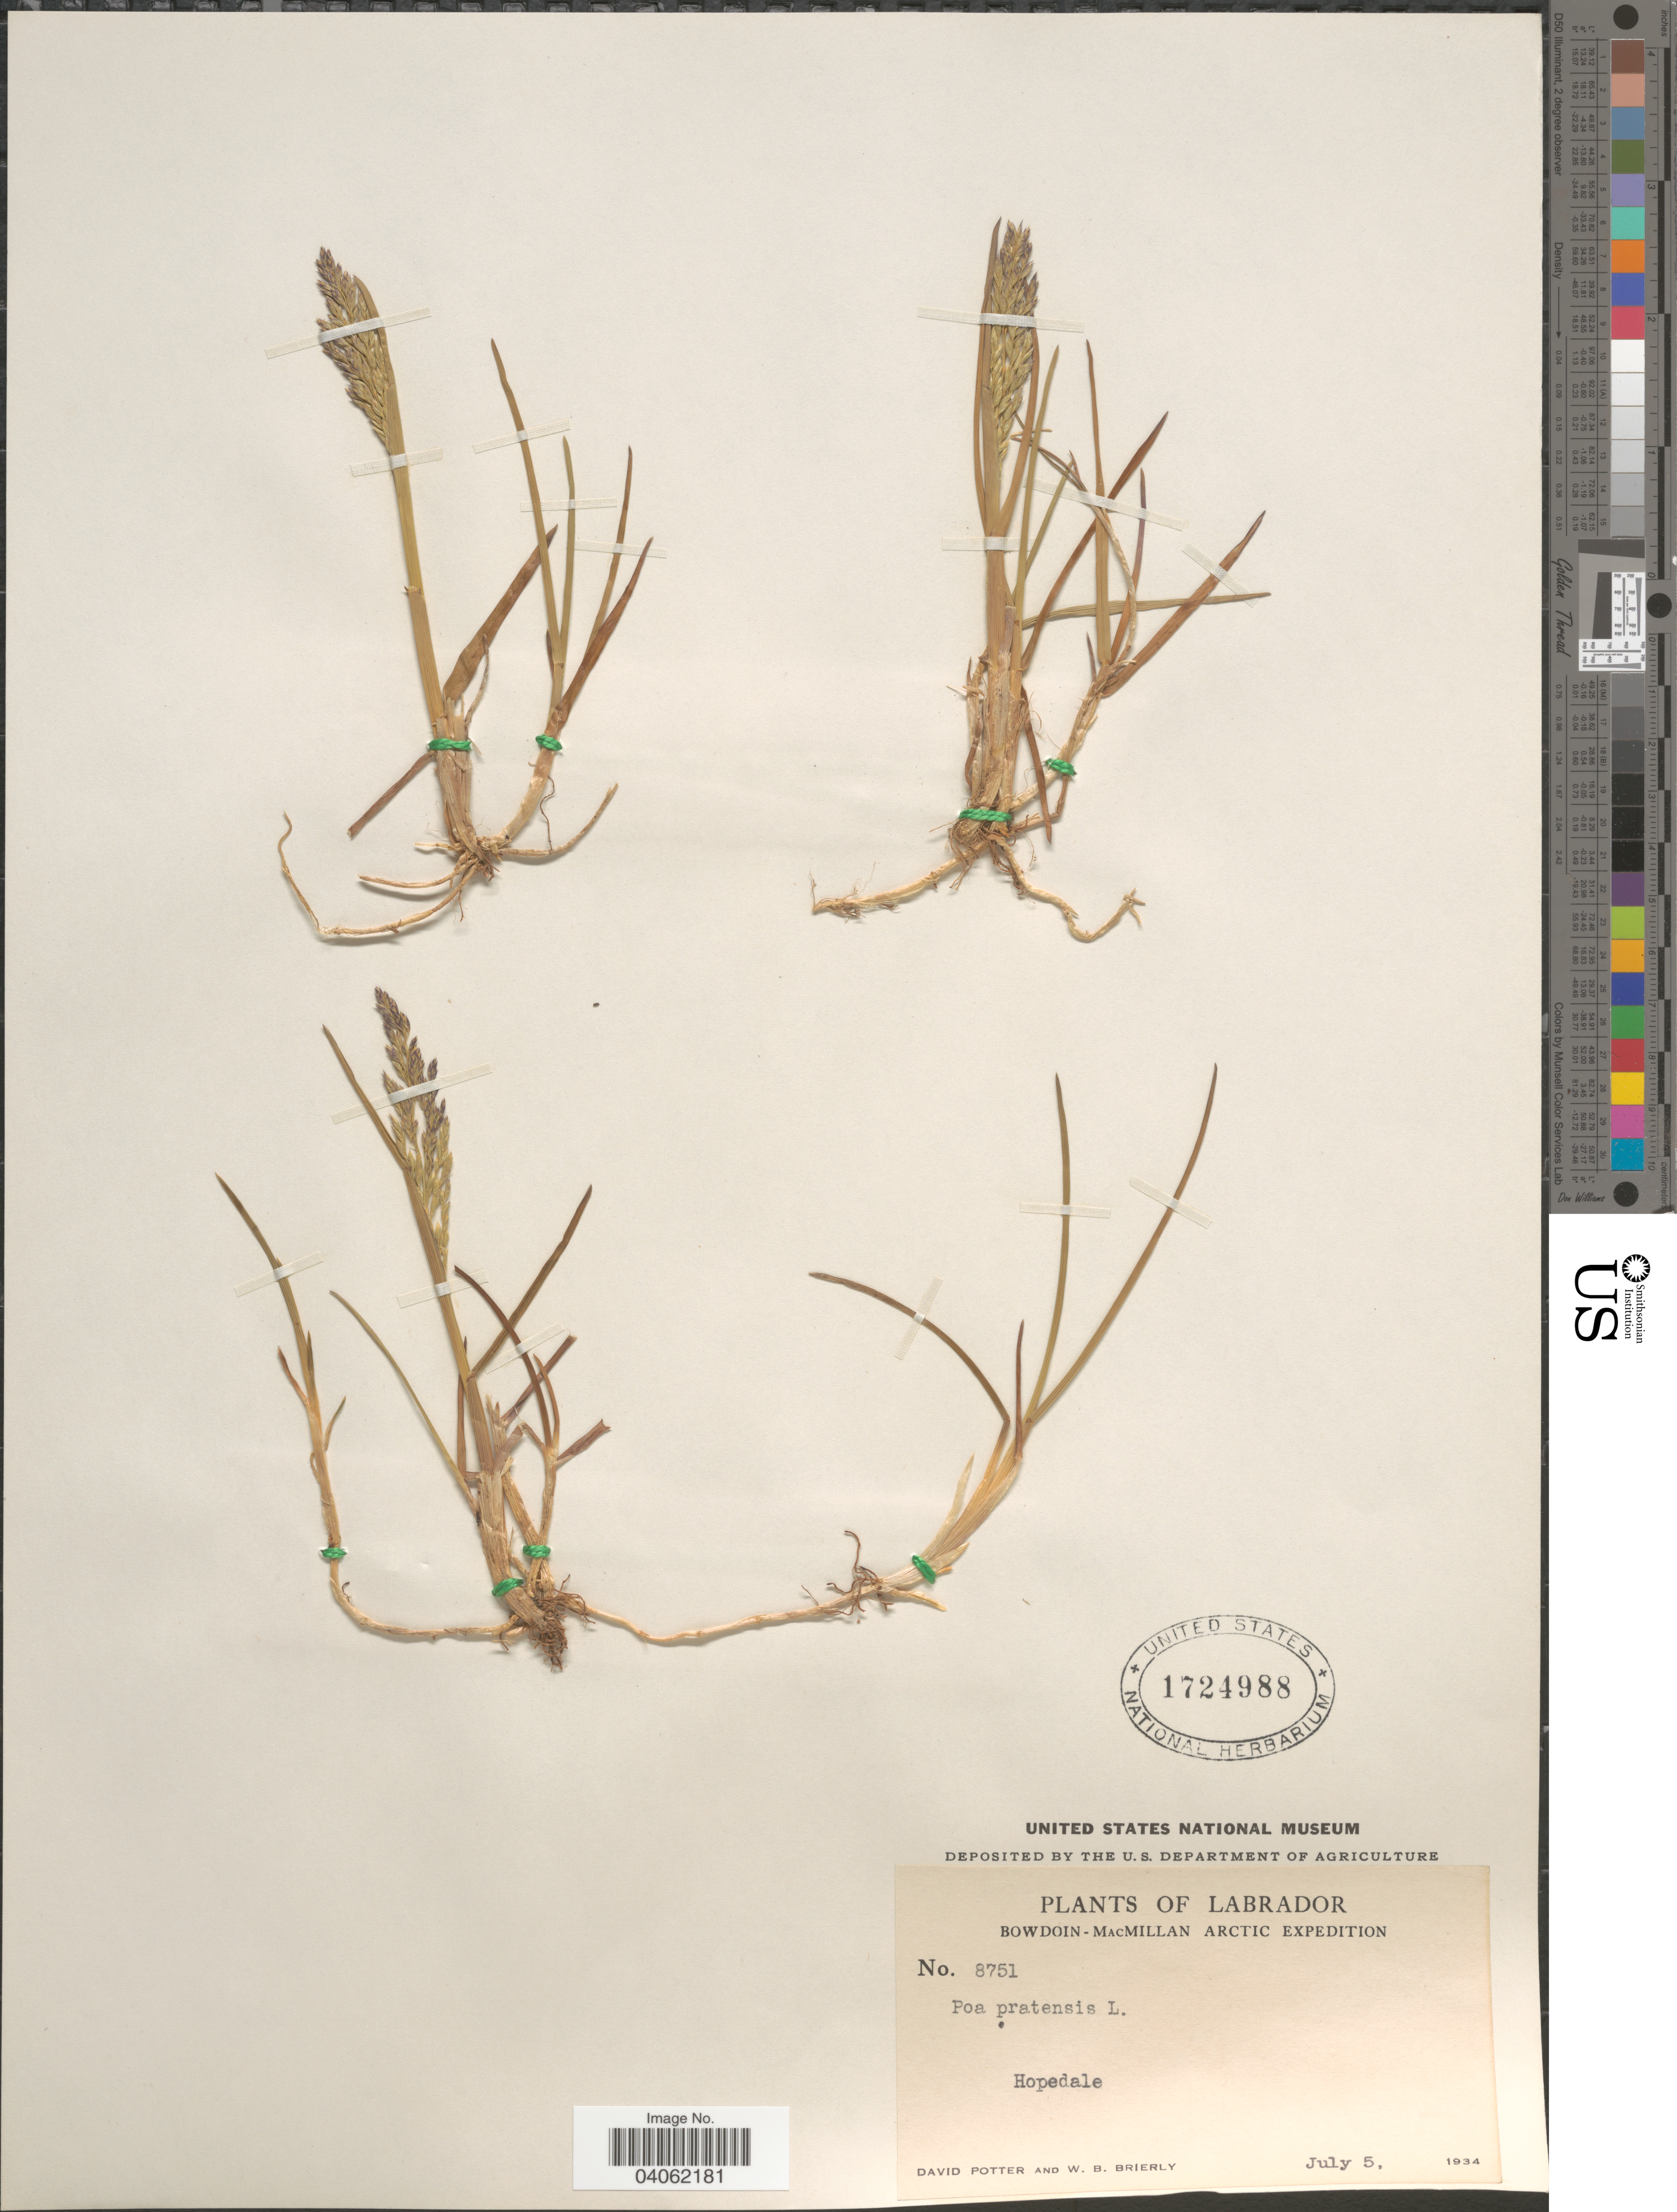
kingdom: Plantae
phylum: Tracheophyta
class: Liliopsida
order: Poales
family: Poaceae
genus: Poa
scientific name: Poa pratensis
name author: L.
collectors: D. Potter & W. Brierly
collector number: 8751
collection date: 1934-07-05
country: Canada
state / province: Newfoundland and Labrador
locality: Labrador. Hopedale.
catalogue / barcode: US 1724988